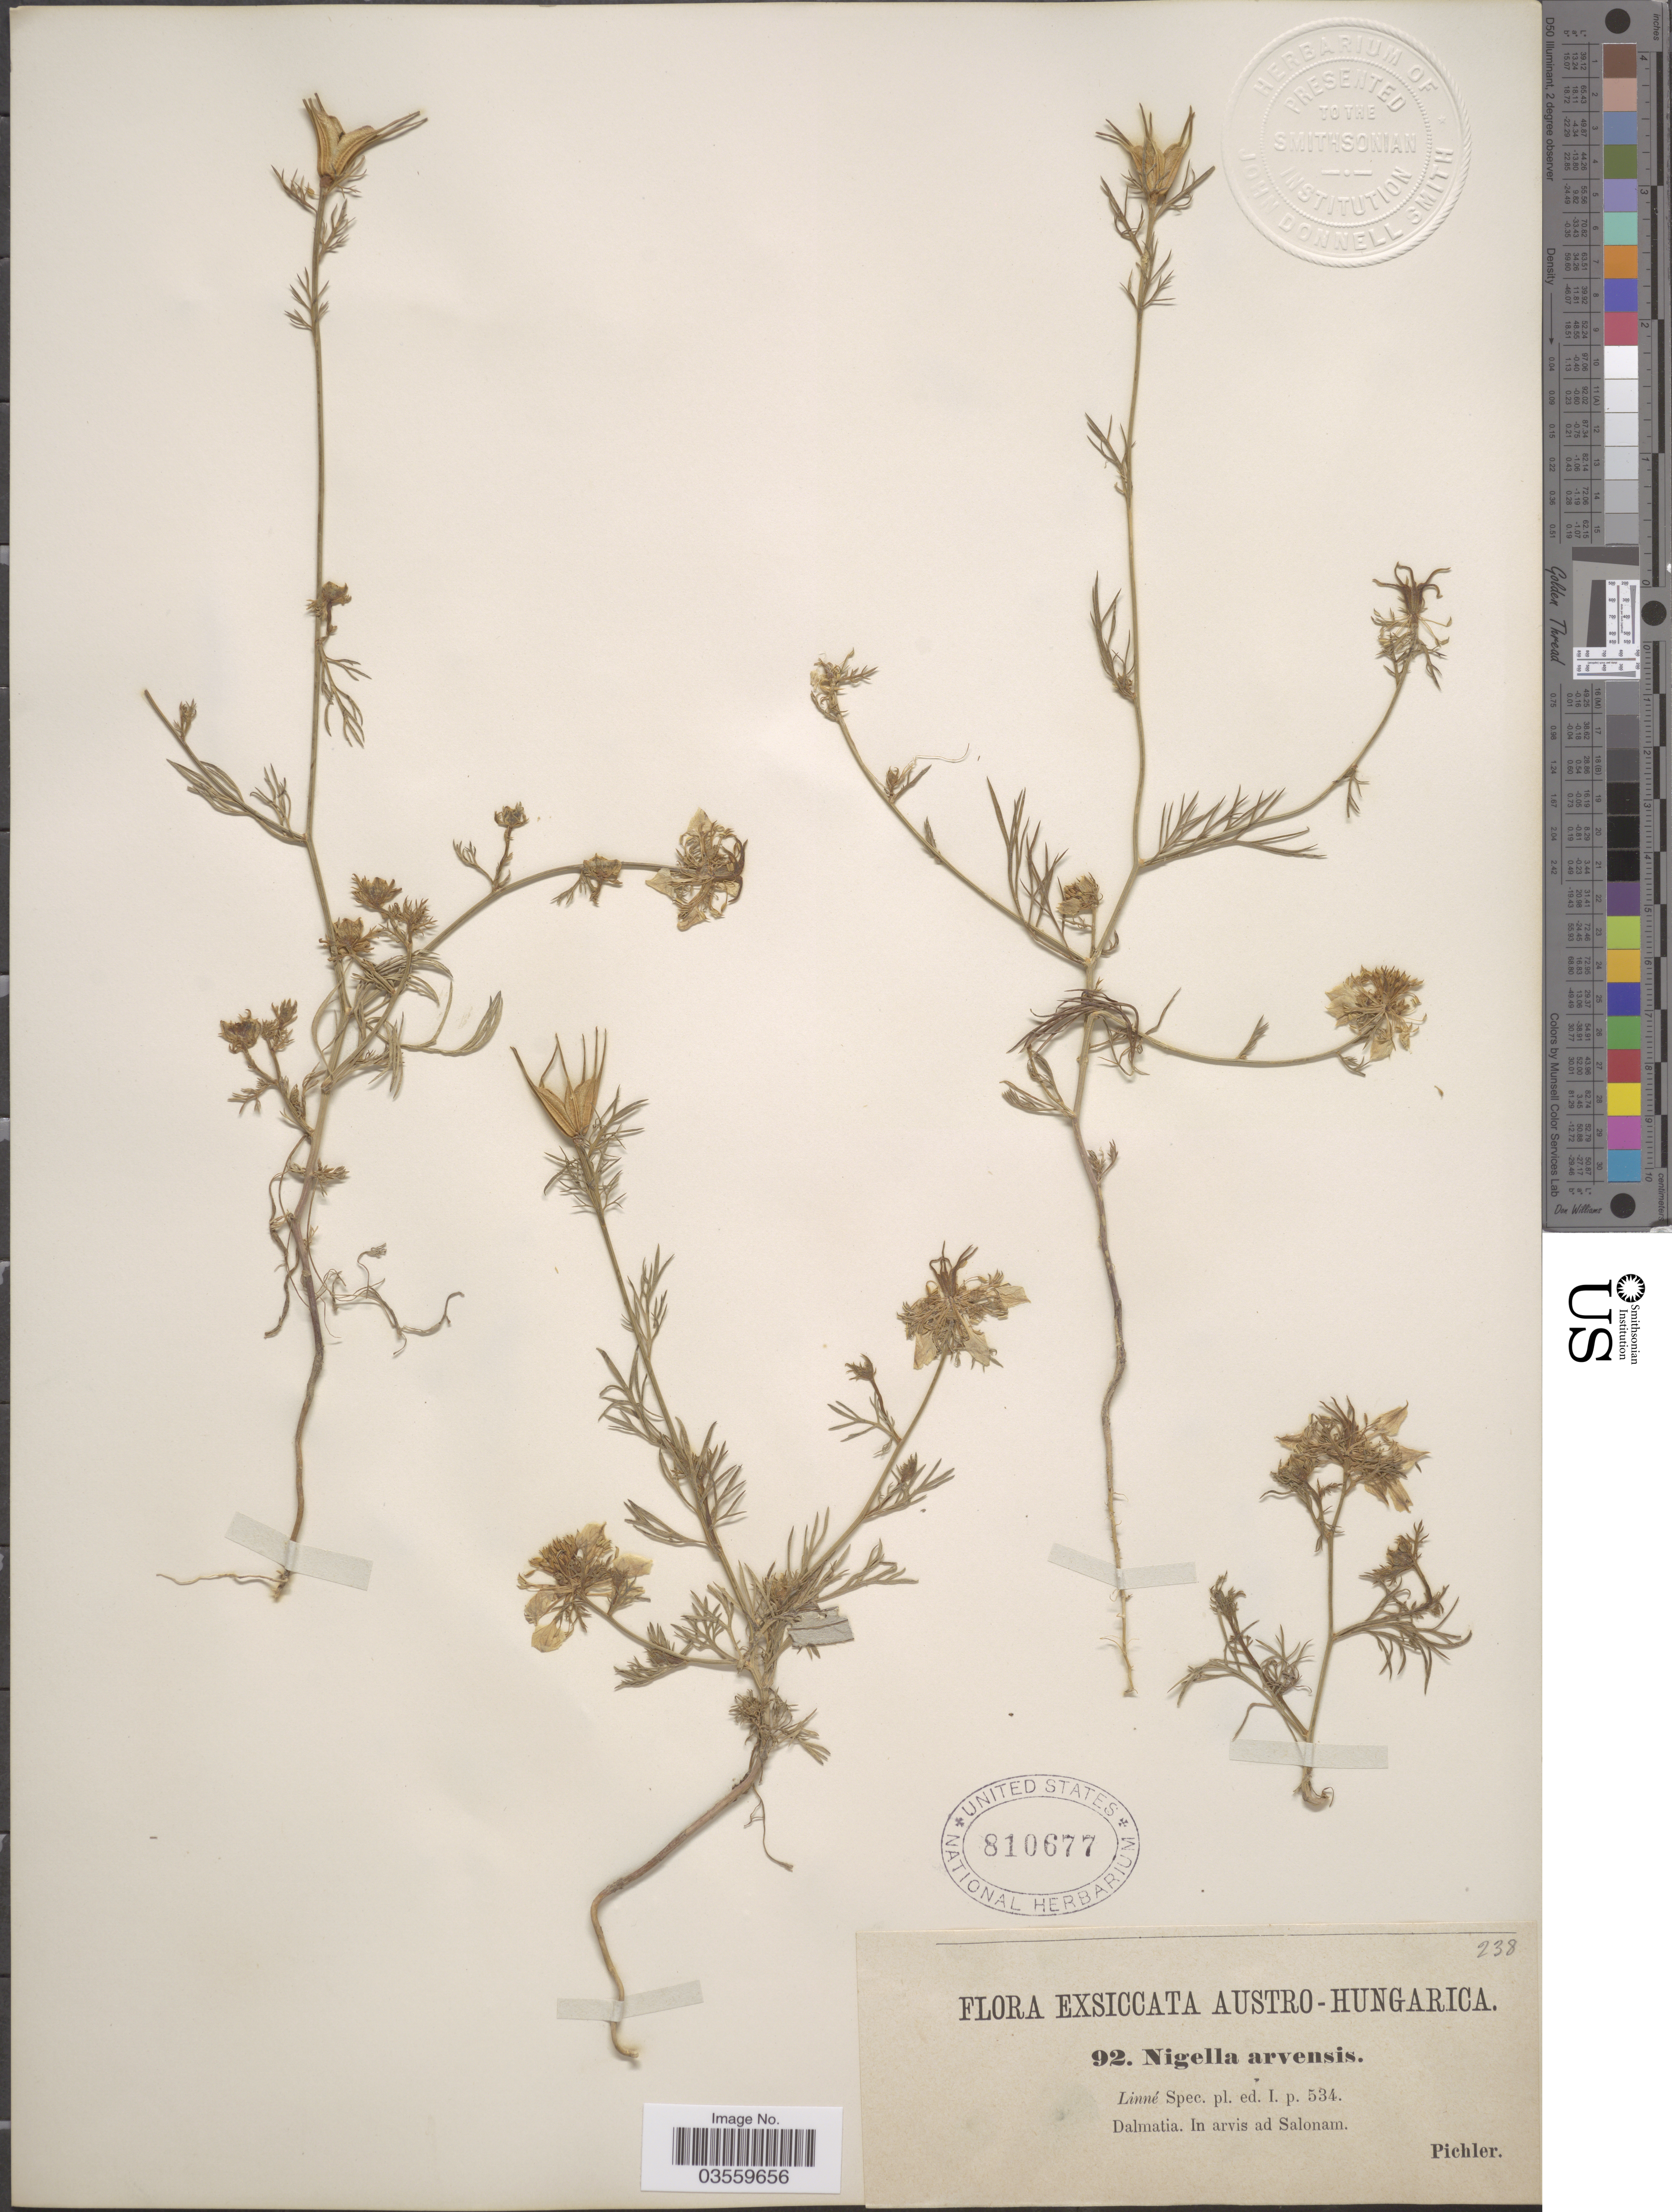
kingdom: Plantae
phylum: Tracheophyta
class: Magnoliopsida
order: Ranunculales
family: Ranunculaceae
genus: Nigella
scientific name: Nigella arvensis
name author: L.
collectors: Pichler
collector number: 92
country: Croatia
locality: Austro-Hungarica. Dalmatia. In arvis ad Salonam.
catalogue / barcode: US 810677